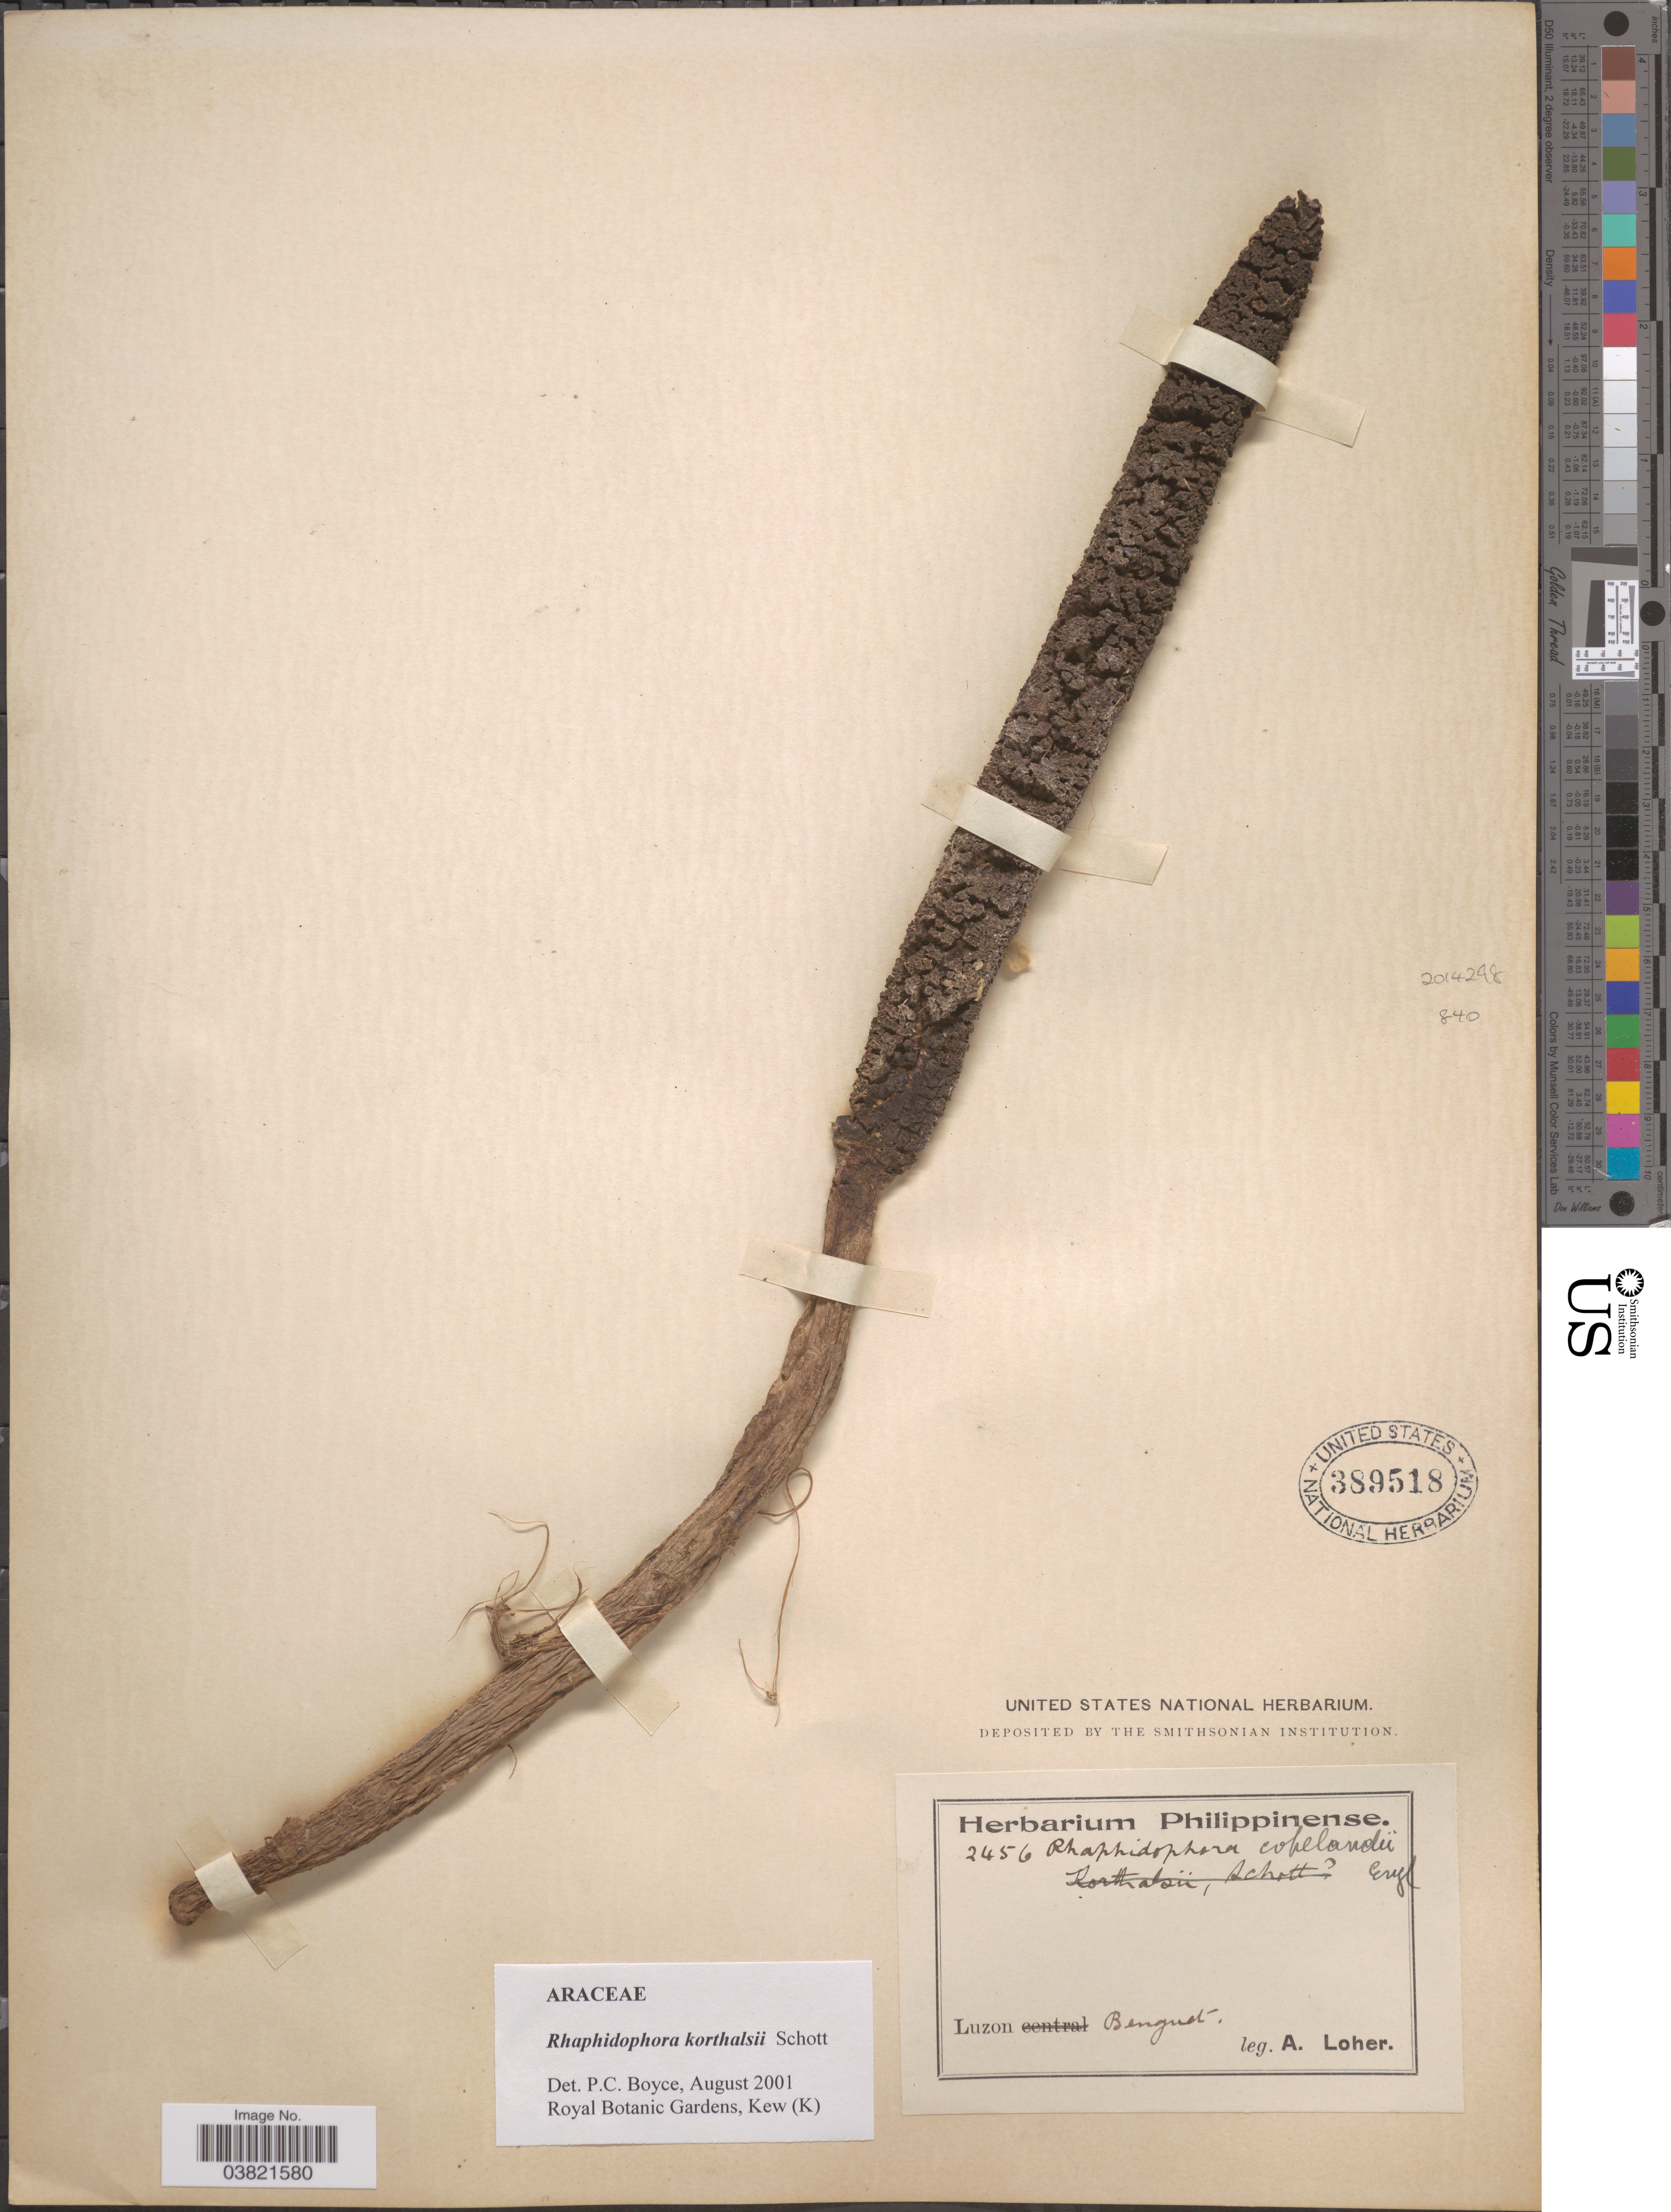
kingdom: Plantae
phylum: Tracheophyta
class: Liliopsida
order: Alismatales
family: Araceae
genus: Rhaphidophora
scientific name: Rhaphidophora korthalsii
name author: Schott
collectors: A. Loher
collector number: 2456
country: Philippines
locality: Luzon. Benguet.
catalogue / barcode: US 389518